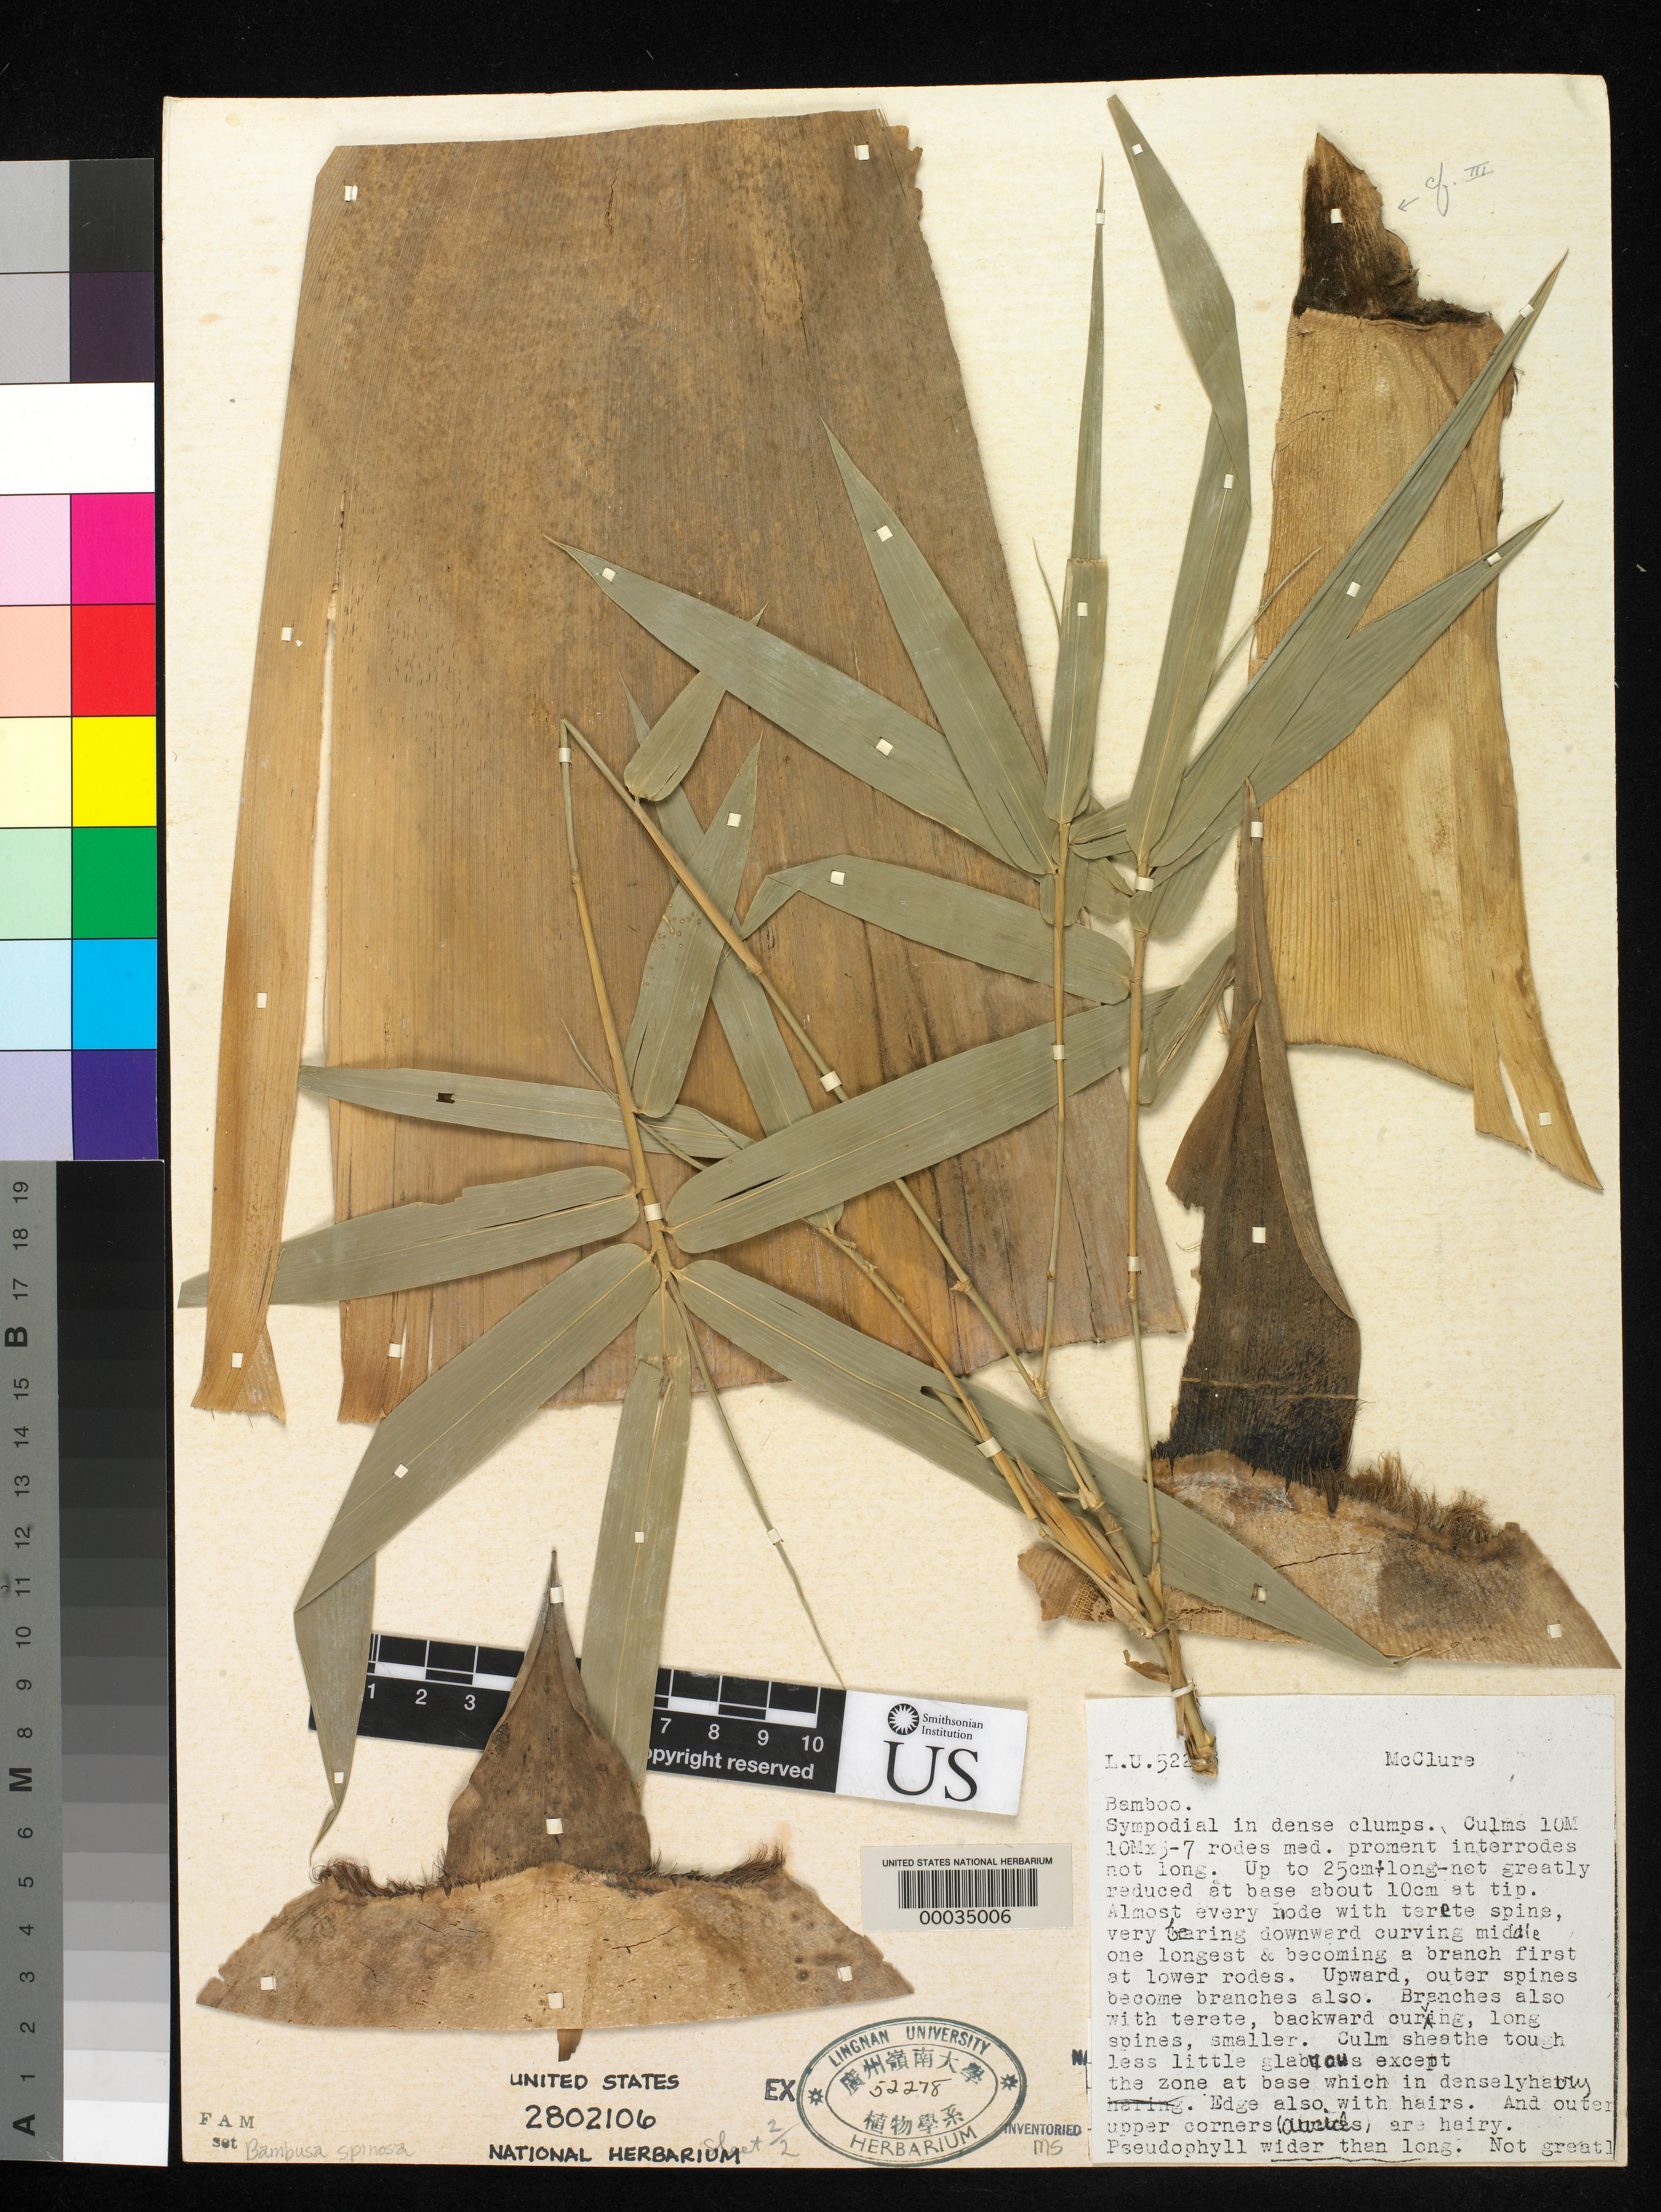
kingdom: Plantae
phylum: Tracheophyta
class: Liliopsida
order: Poales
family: Poaceae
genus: Bambusa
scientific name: Bambusa spinosa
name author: Roxb.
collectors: F. A. McClure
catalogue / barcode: US 2802106